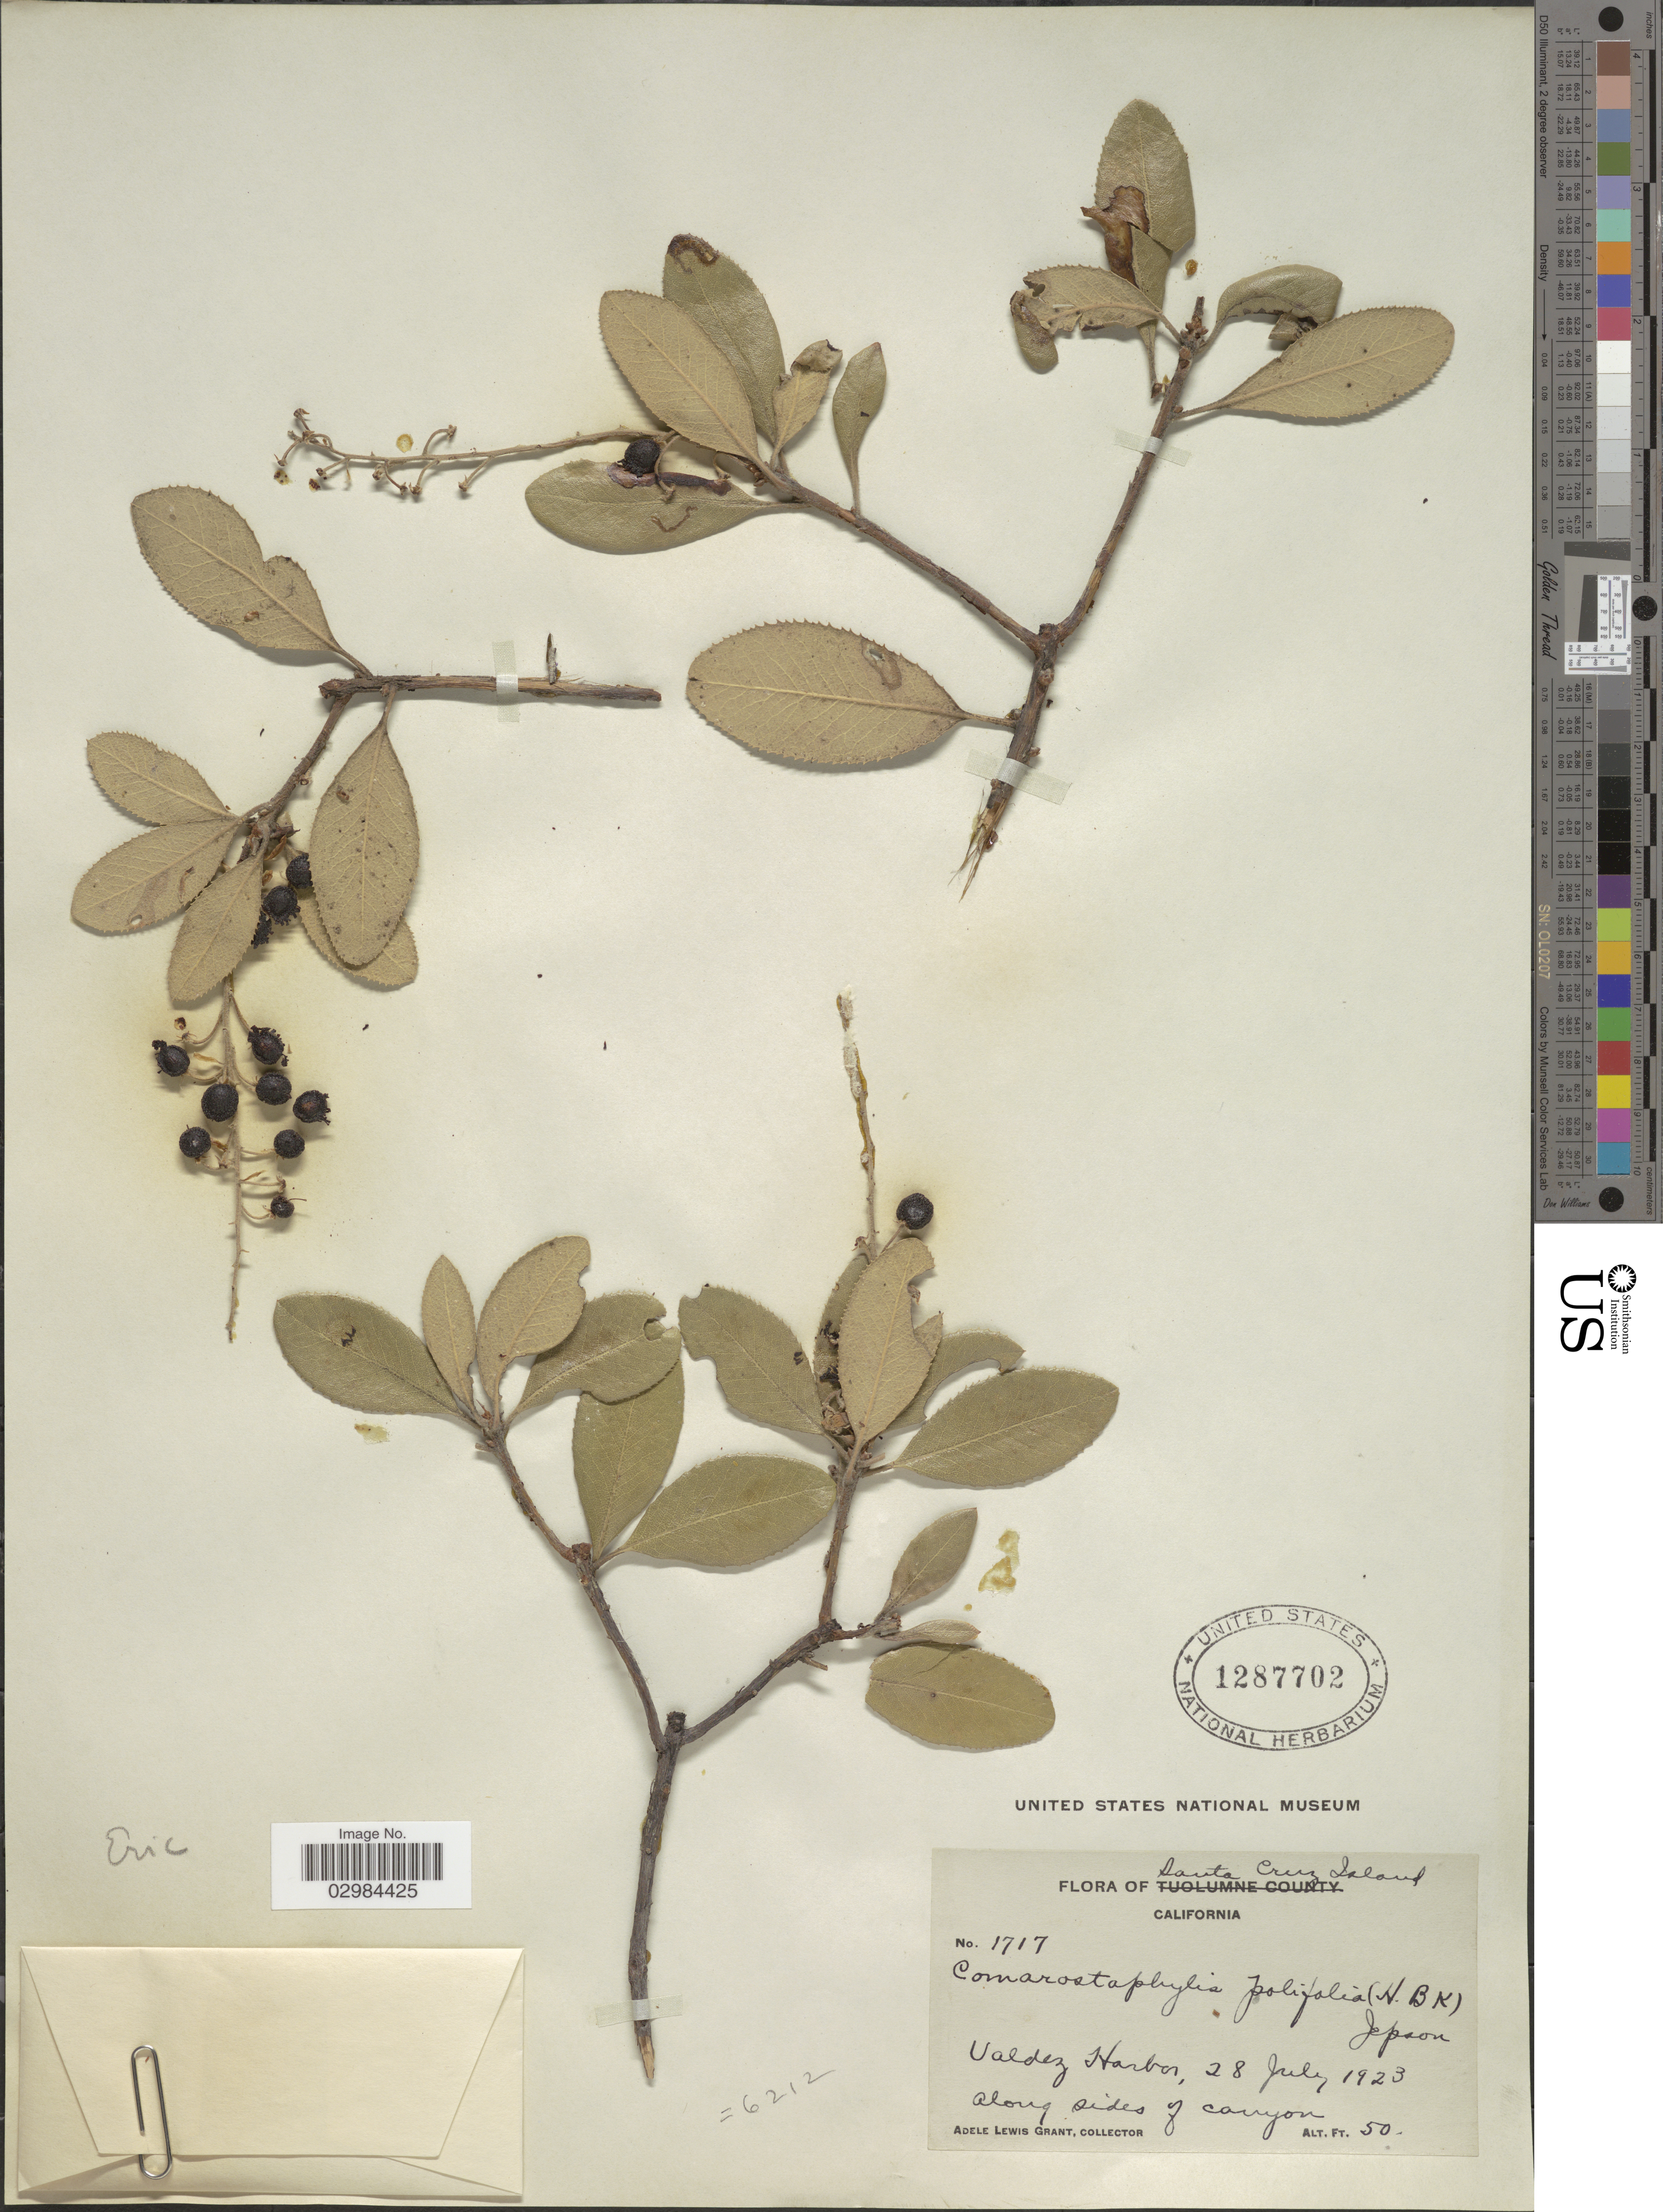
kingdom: Plantae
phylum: Tracheophyta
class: Magnoliopsida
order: Ericales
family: Ericaceae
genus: Arctostaphylos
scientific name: Arctostaphylos polifolia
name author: Kunth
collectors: A. L. Grant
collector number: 1717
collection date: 1923-07-28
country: United States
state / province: California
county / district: Santa Barbara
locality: Santa Cruz Island. Valdez Harbor. Along sides of canyon.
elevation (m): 15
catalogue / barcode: US 1287702